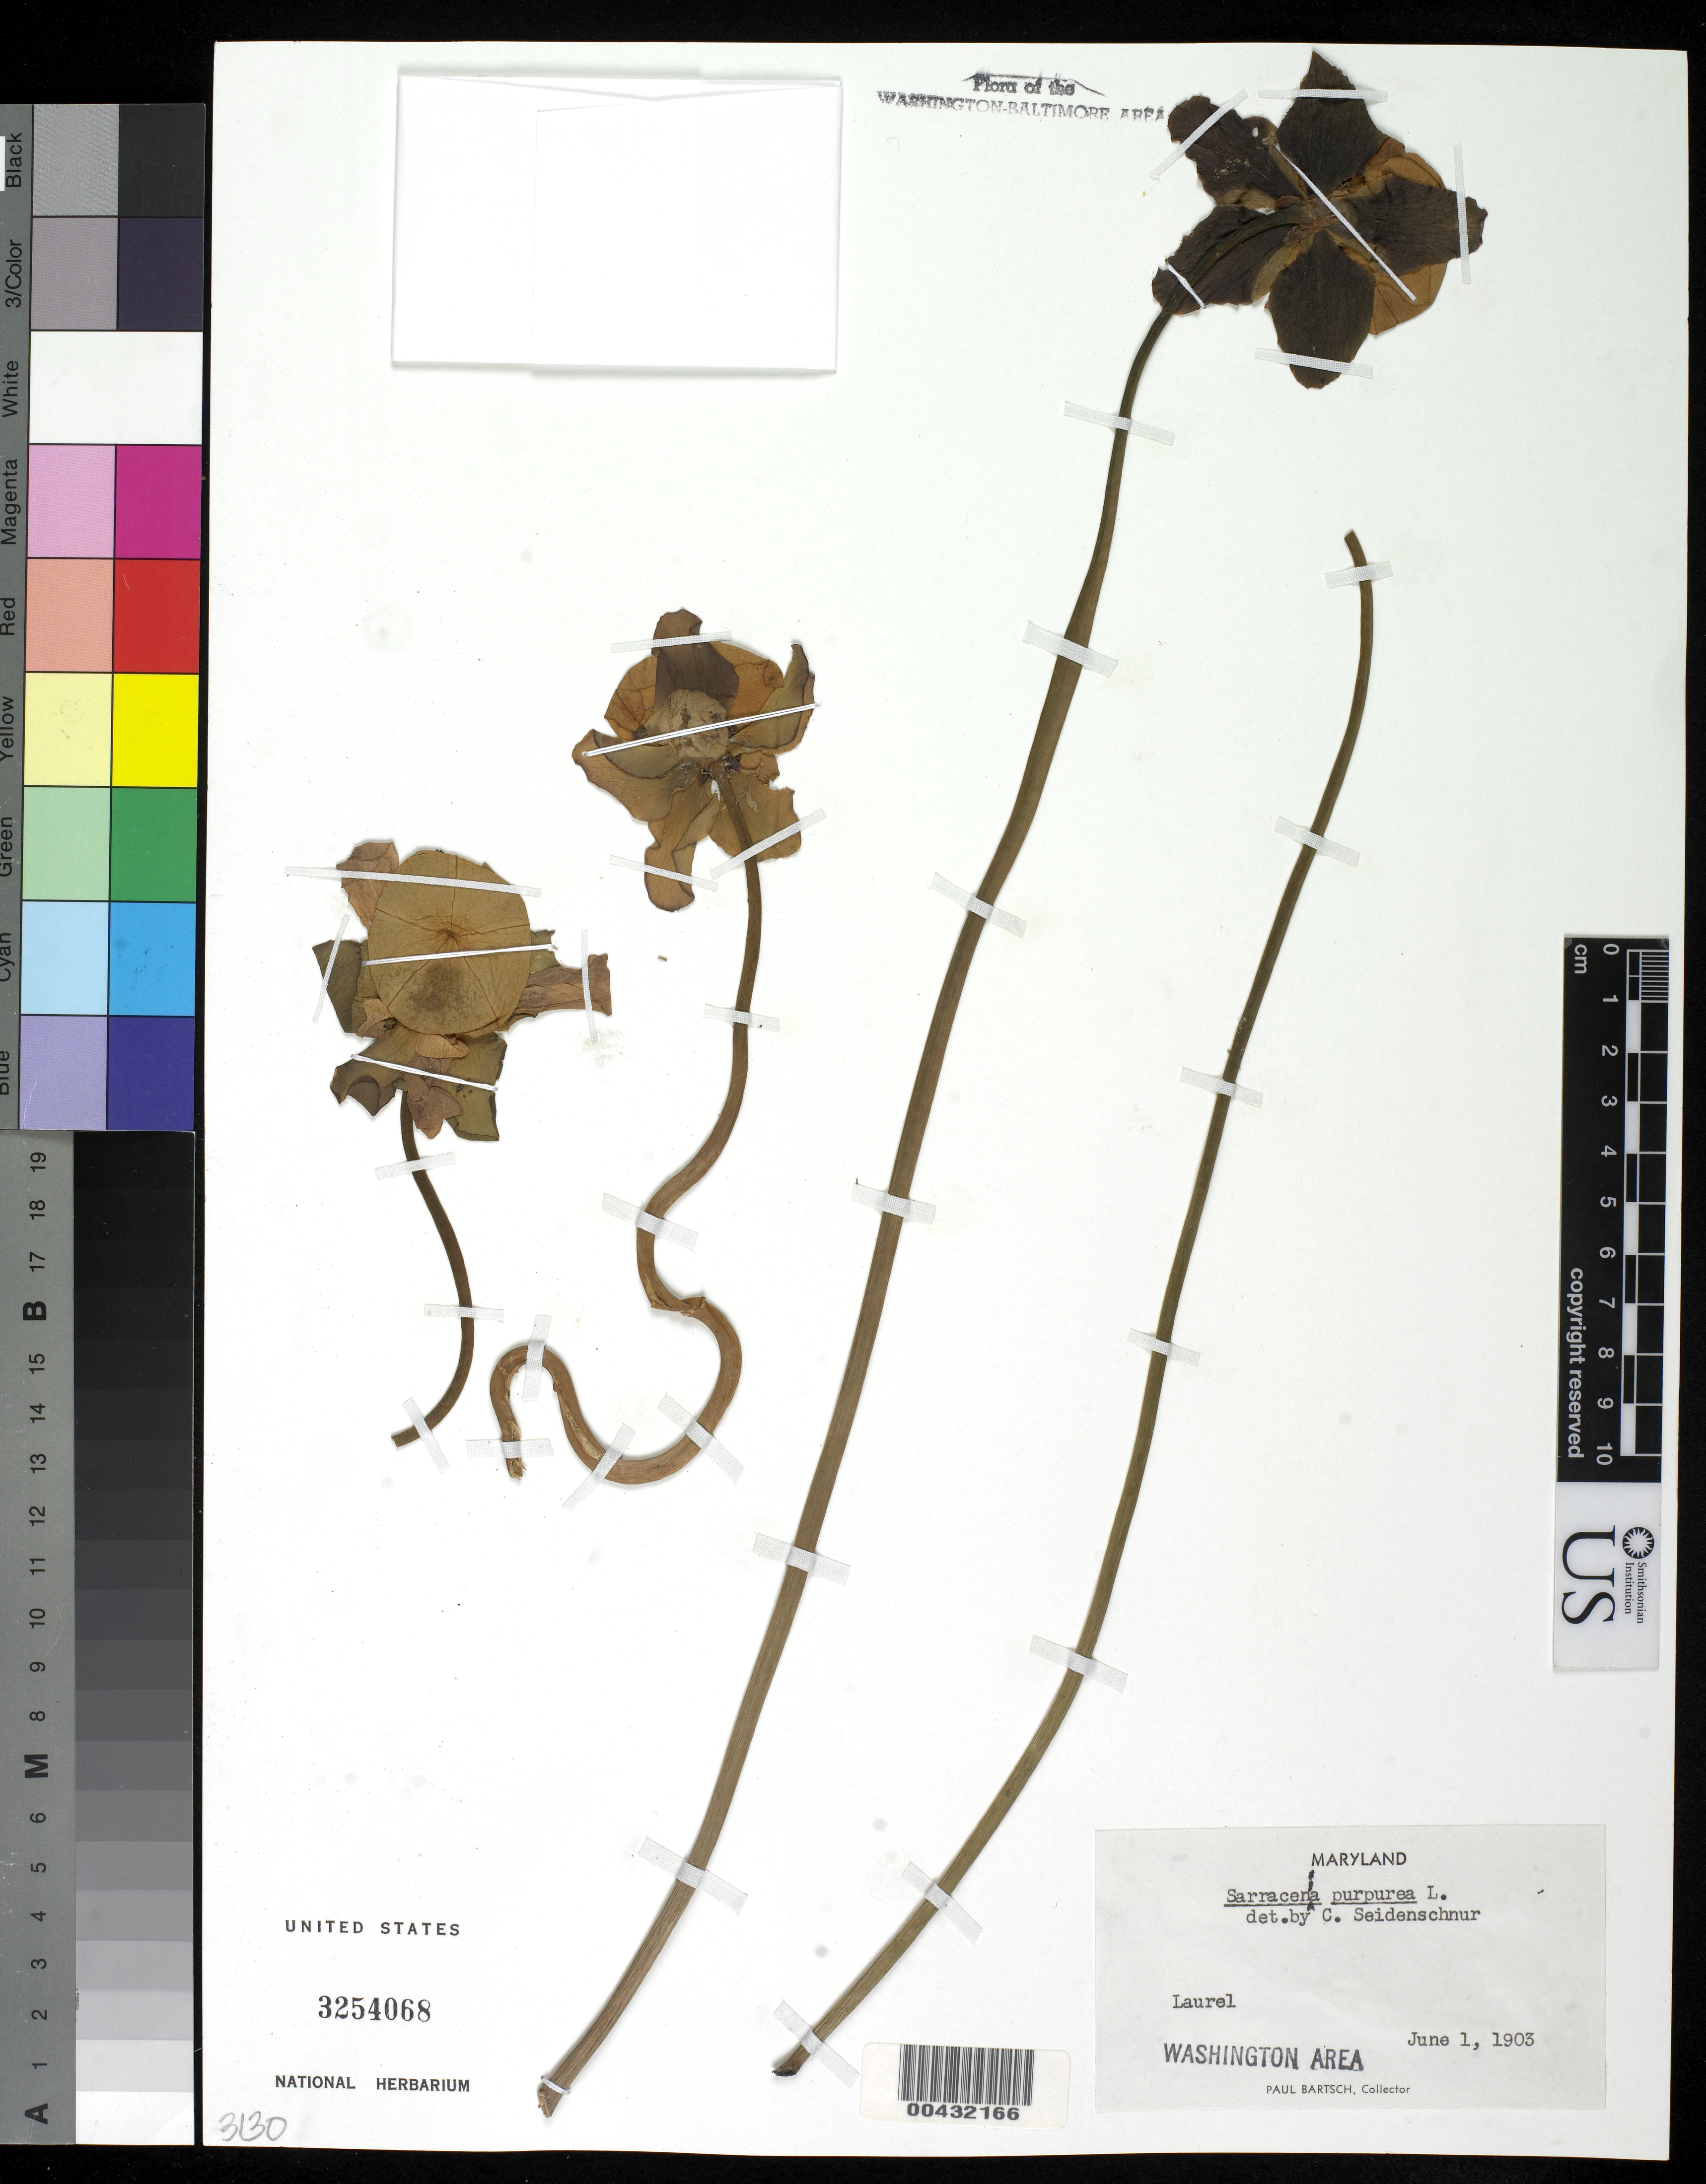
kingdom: Plantae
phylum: Tracheophyta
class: Magnoliopsida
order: Ericales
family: Sarraceniaceae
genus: Sarracenia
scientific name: Sarracenia purpurea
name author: L.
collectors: P. Bartsch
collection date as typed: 01 Jun 1903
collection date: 1903-06-01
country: United States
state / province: Maryland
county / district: Prince George's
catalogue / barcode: US 3254068